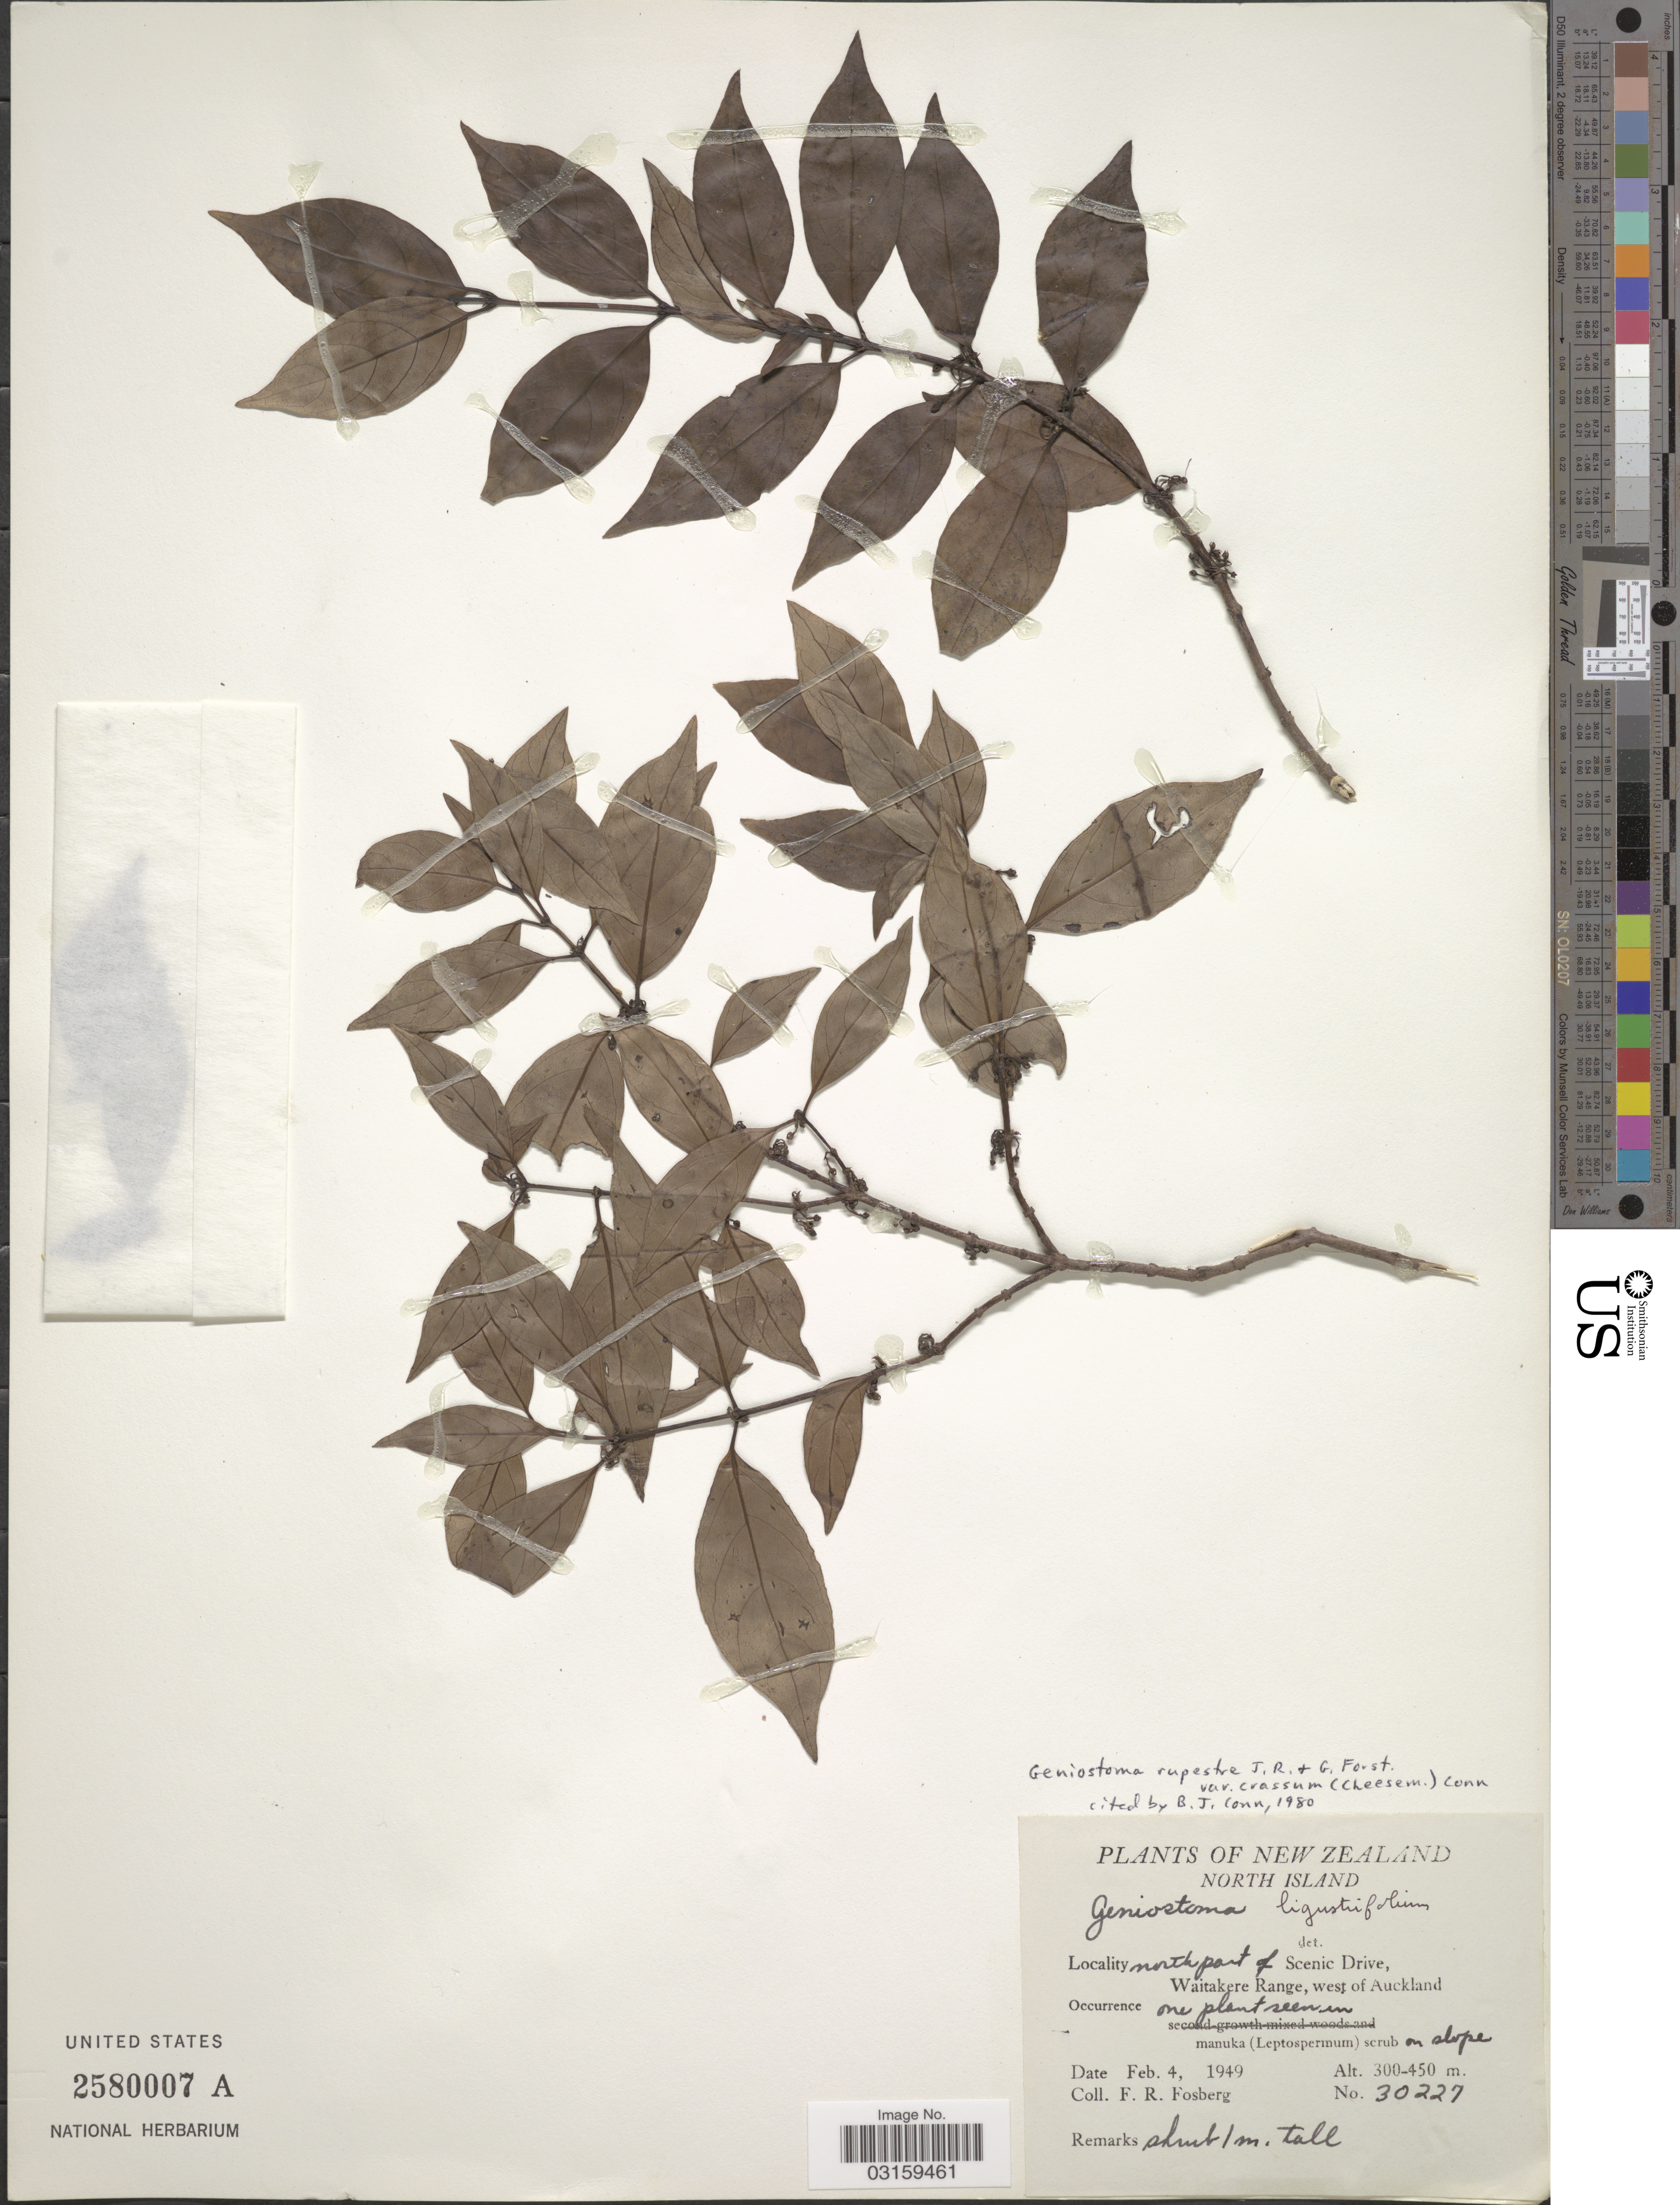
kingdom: Plantae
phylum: Tracheophyta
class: Magnoliopsida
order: Gentianales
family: Loganiaceae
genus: Geniostoma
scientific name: Geniostoma rupestre var. crassum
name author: J.R. Forst. & G. Forst.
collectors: F. R. Fosberg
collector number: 30227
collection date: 1949-02-04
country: New Zealand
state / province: Auckland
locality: North Island. North part of Scenic Drive, Waitakere Range, west of Auckland.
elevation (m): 300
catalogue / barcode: US 2580007A